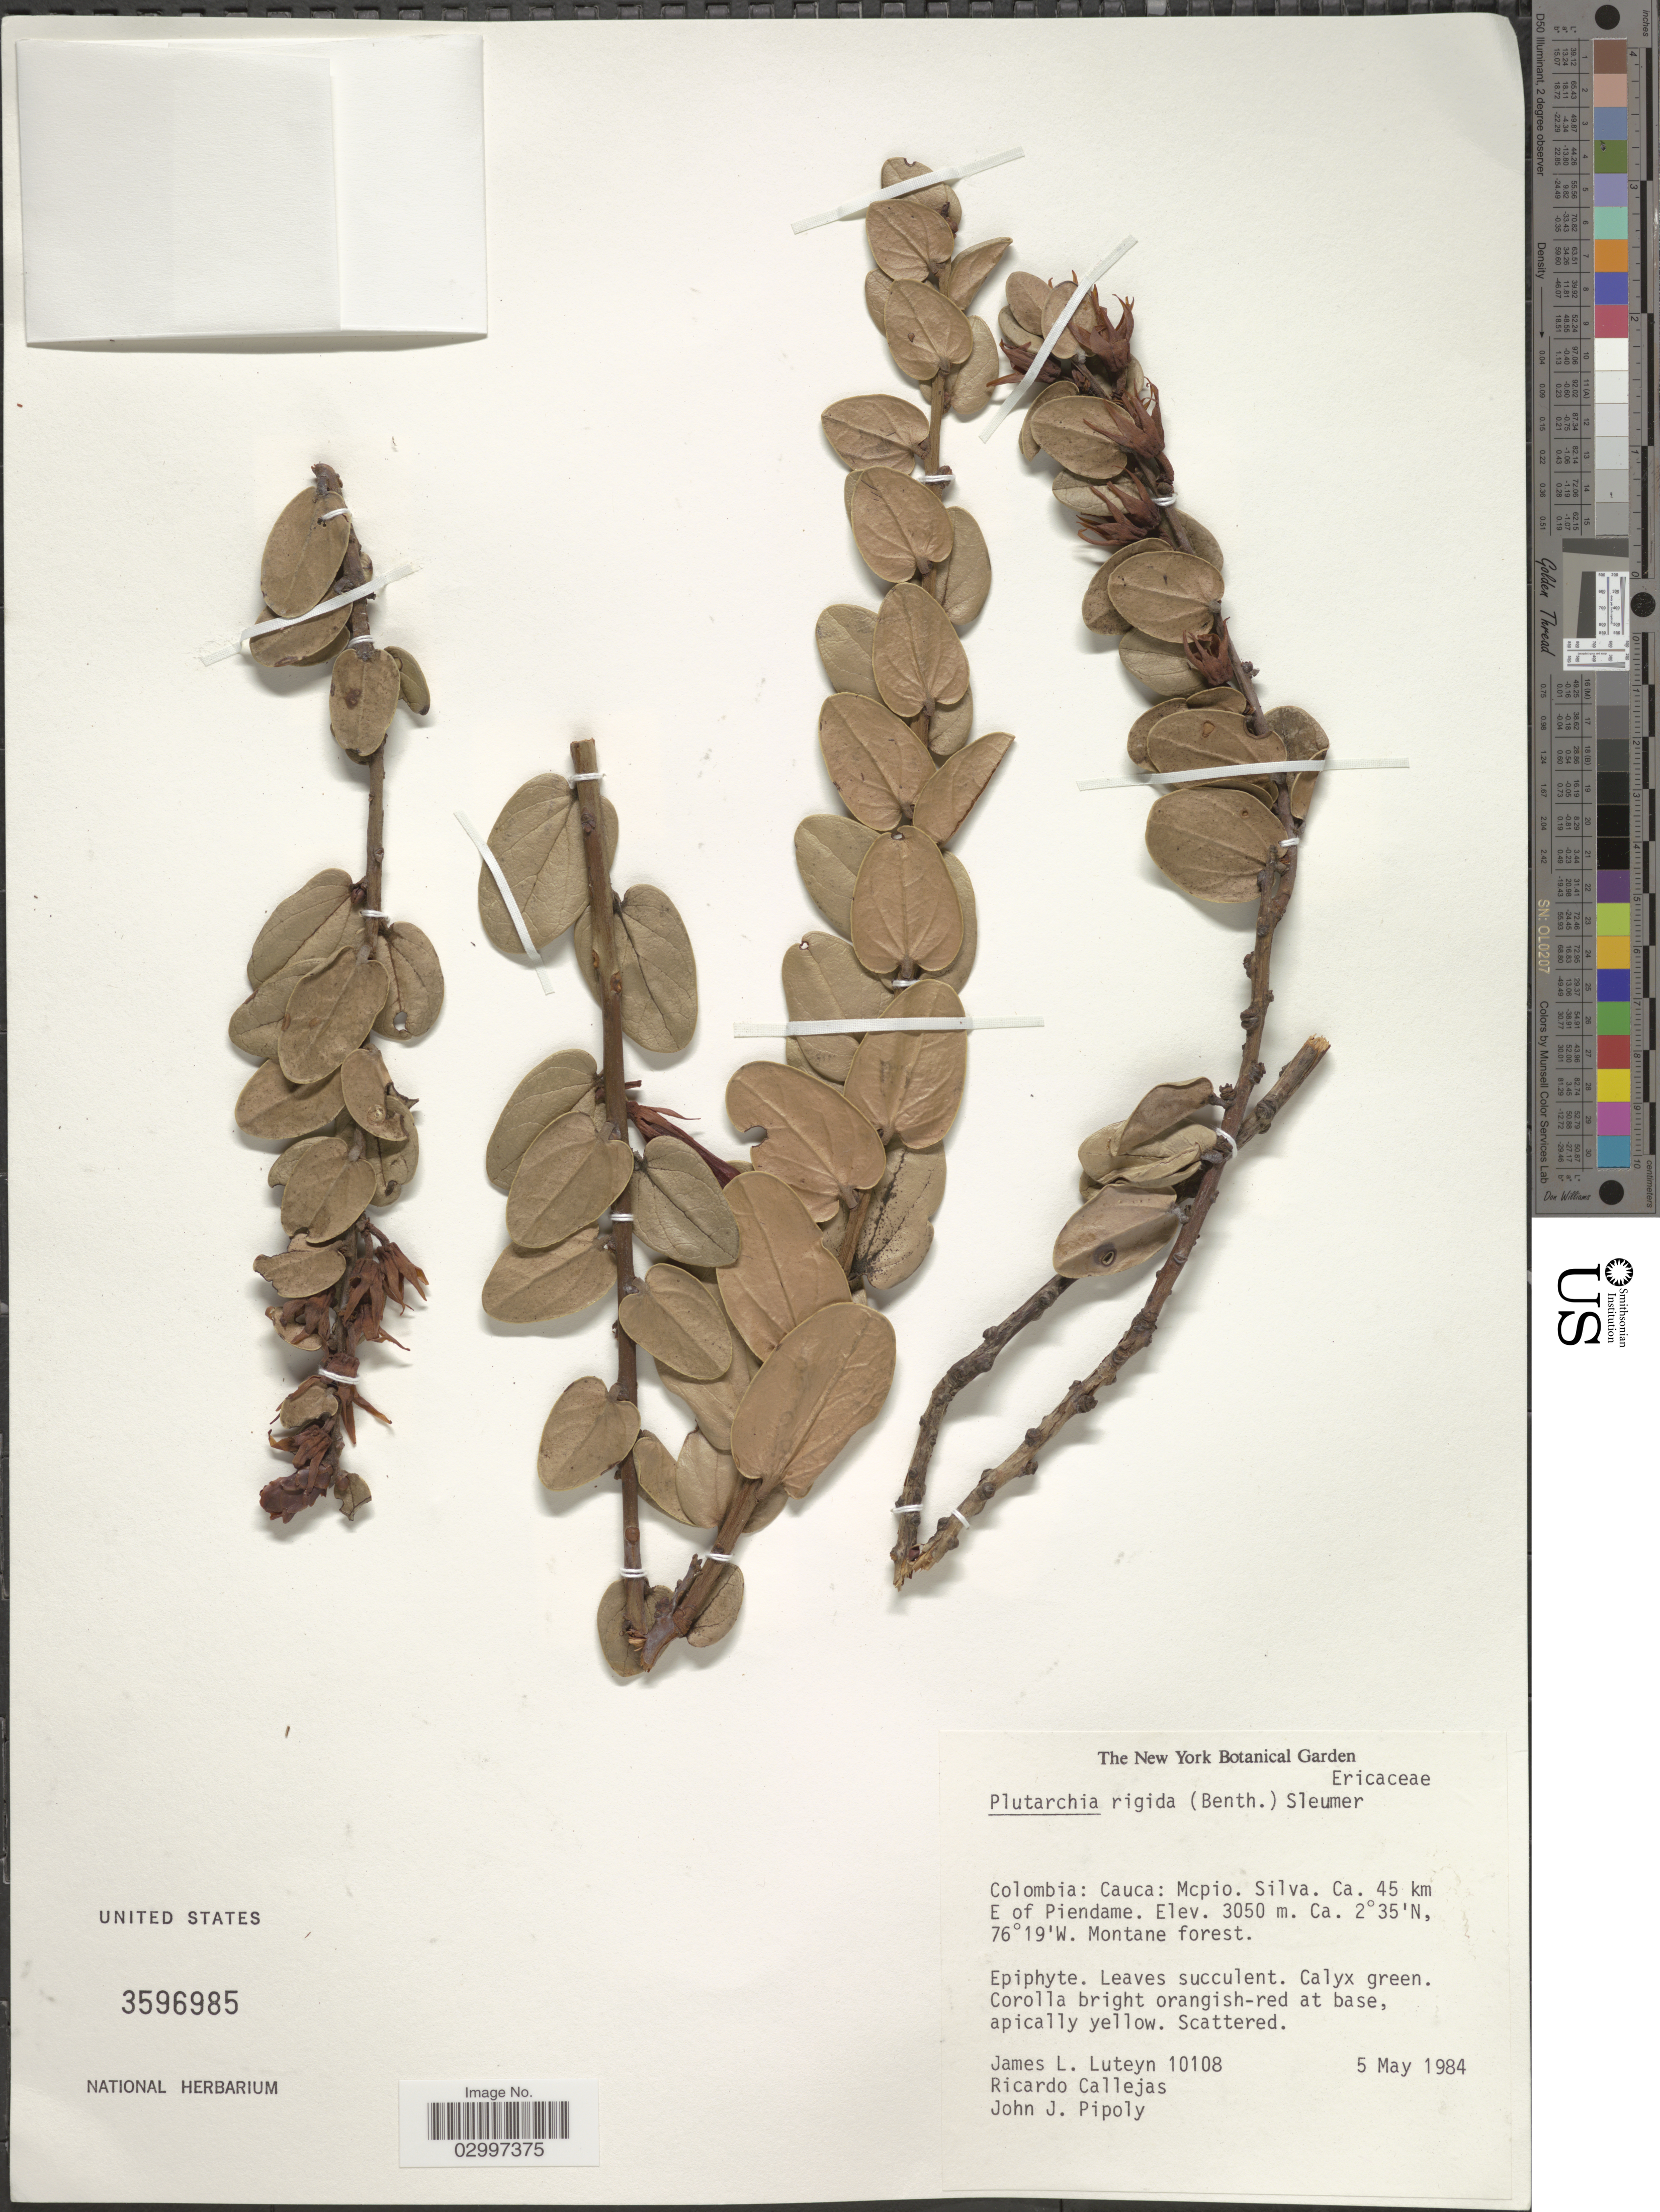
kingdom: Plantae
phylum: Tracheophyta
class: Magnoliopsida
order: Ericales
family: Ericaceae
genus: Plutarchia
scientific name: Plutarchia rigida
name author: (Benth.) A.C. Sm.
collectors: J. Luteyn, R. Callejas & J. J. Pipoly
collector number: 10108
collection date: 1984-05-05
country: Colombia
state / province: Cauca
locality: Mcpio. Silva. Ca. 45 km E of Piendame.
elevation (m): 3050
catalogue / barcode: US 3596985